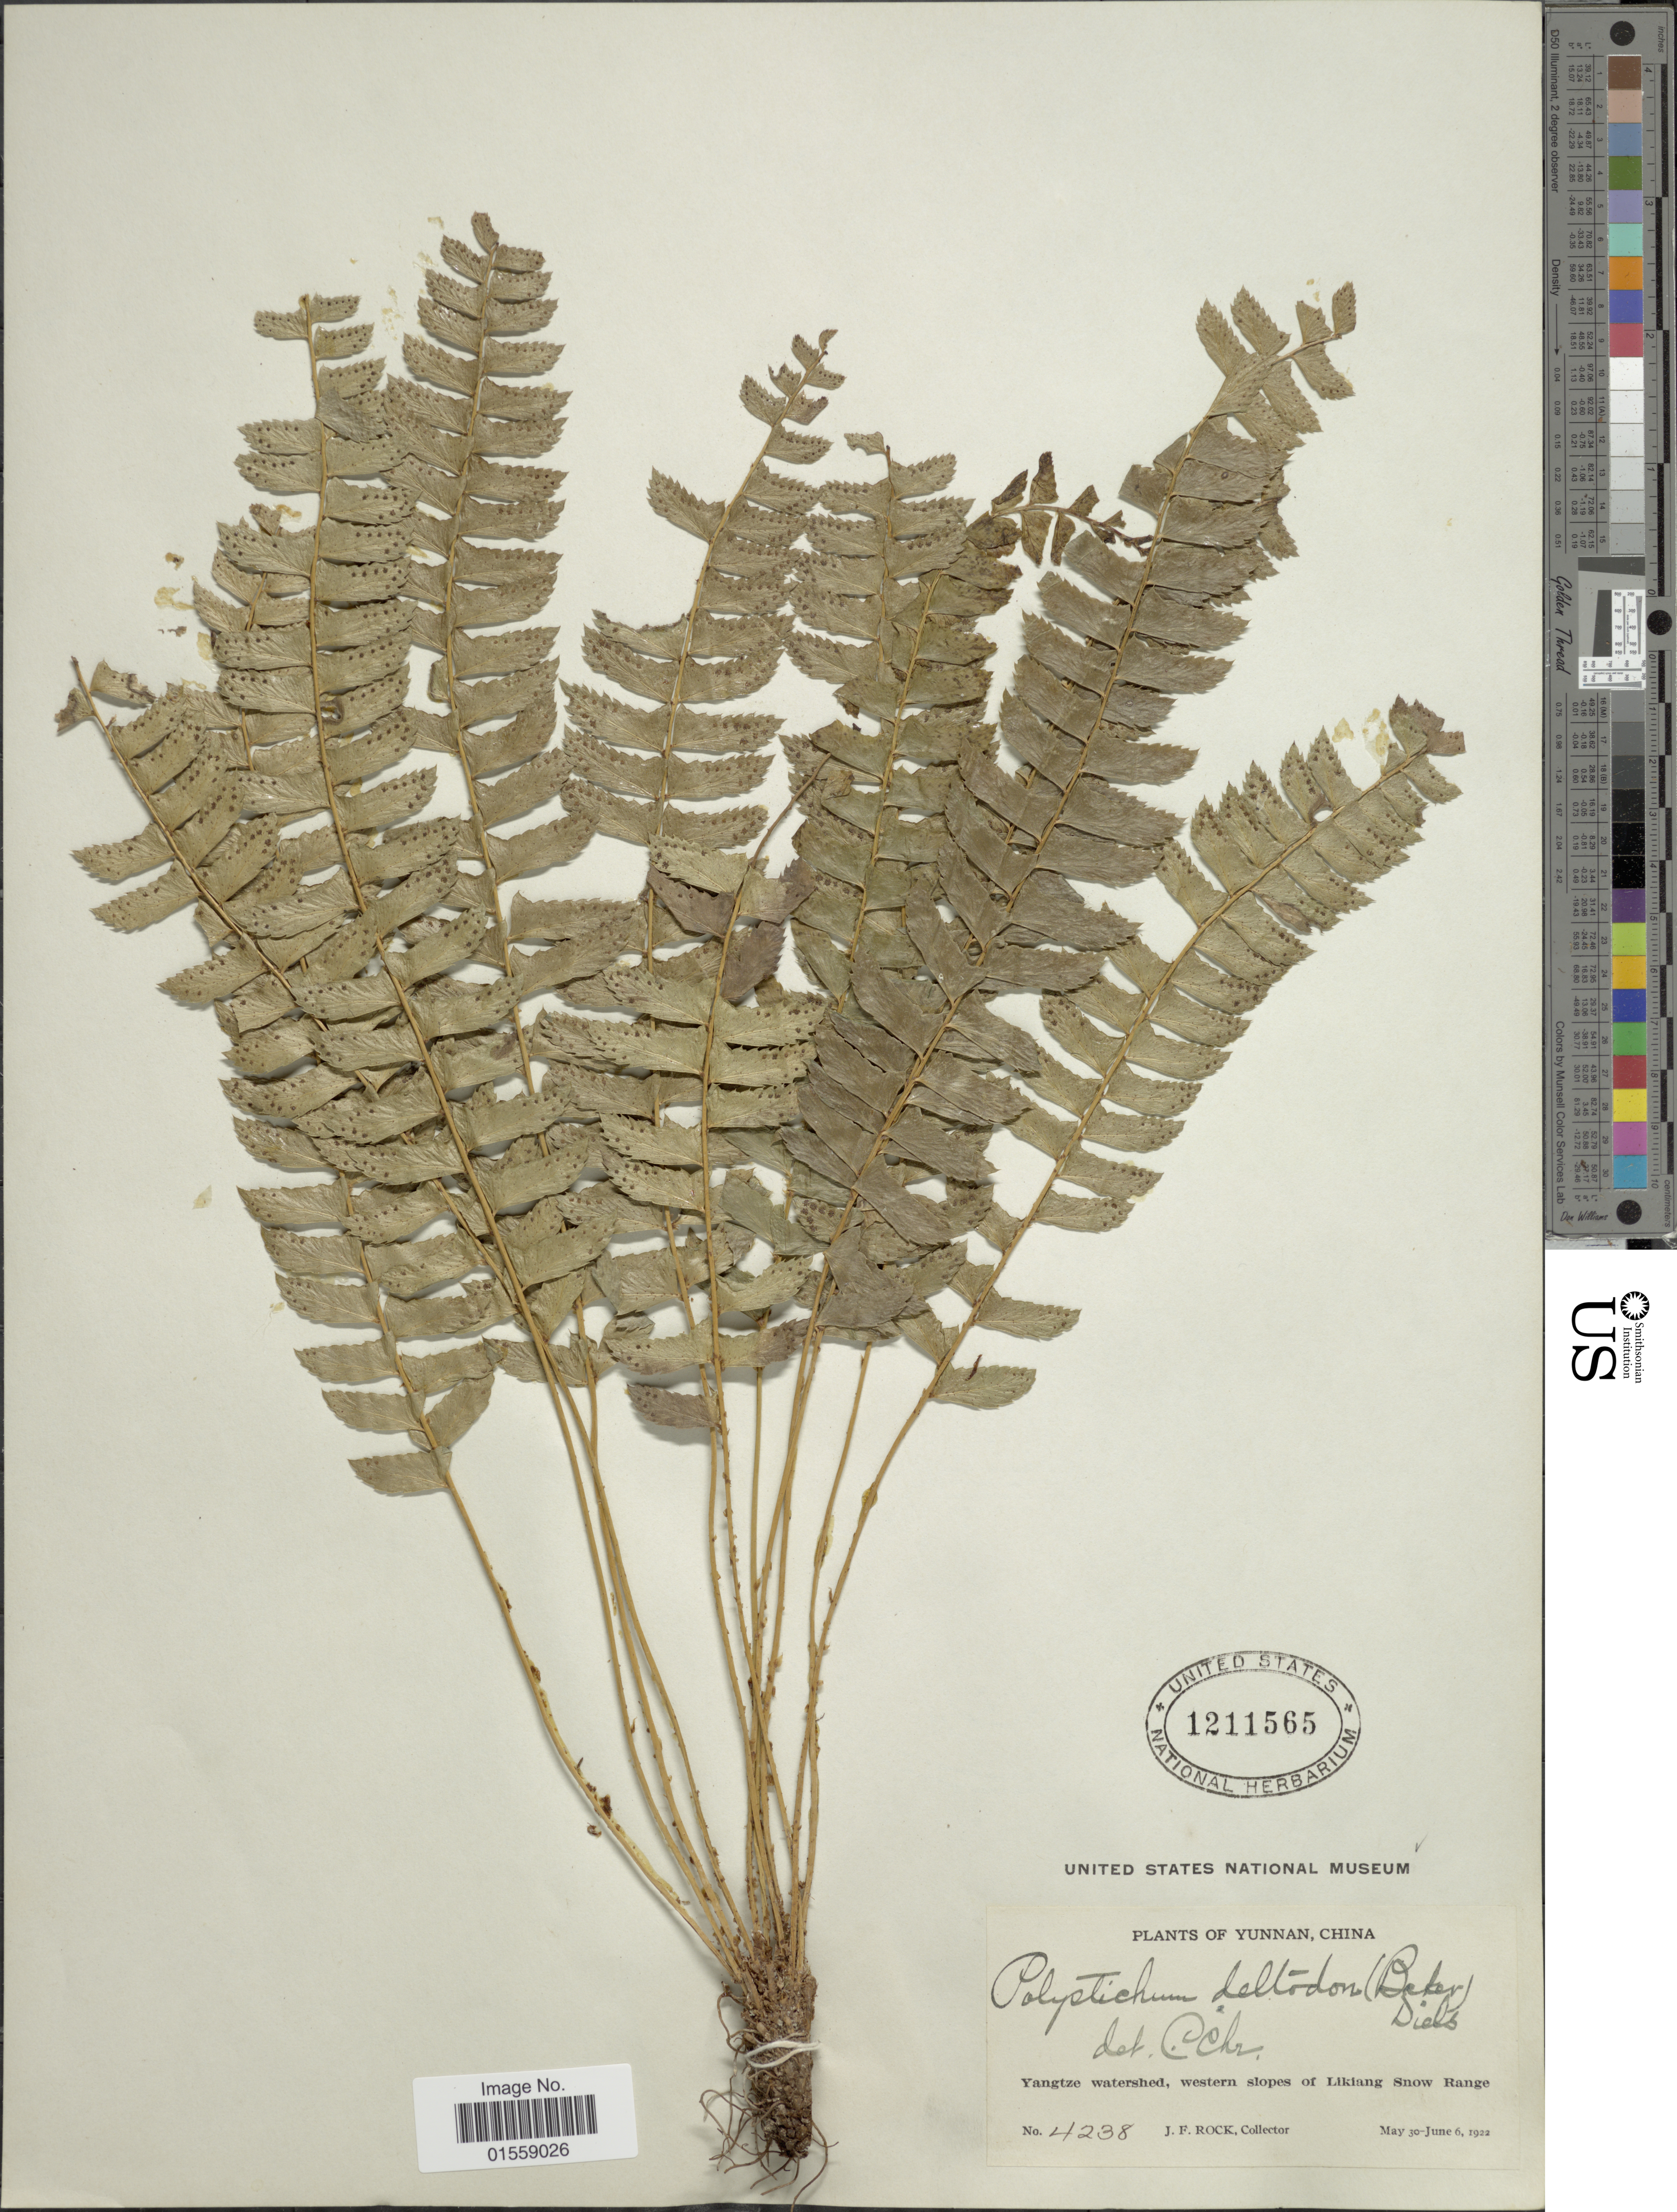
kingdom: Plantae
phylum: Tracheophyta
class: Polypodiopsida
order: Polypodiales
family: Dryopteridaceae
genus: Polystichum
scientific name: Polystichum deltodon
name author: (Baker) Diels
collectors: J. Rock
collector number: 4238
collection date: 1922-05-30/1922-06-06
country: China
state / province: Yunnan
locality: Yangtze watershed, western slopes of Likiang Snow Range.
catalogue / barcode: US 1211565